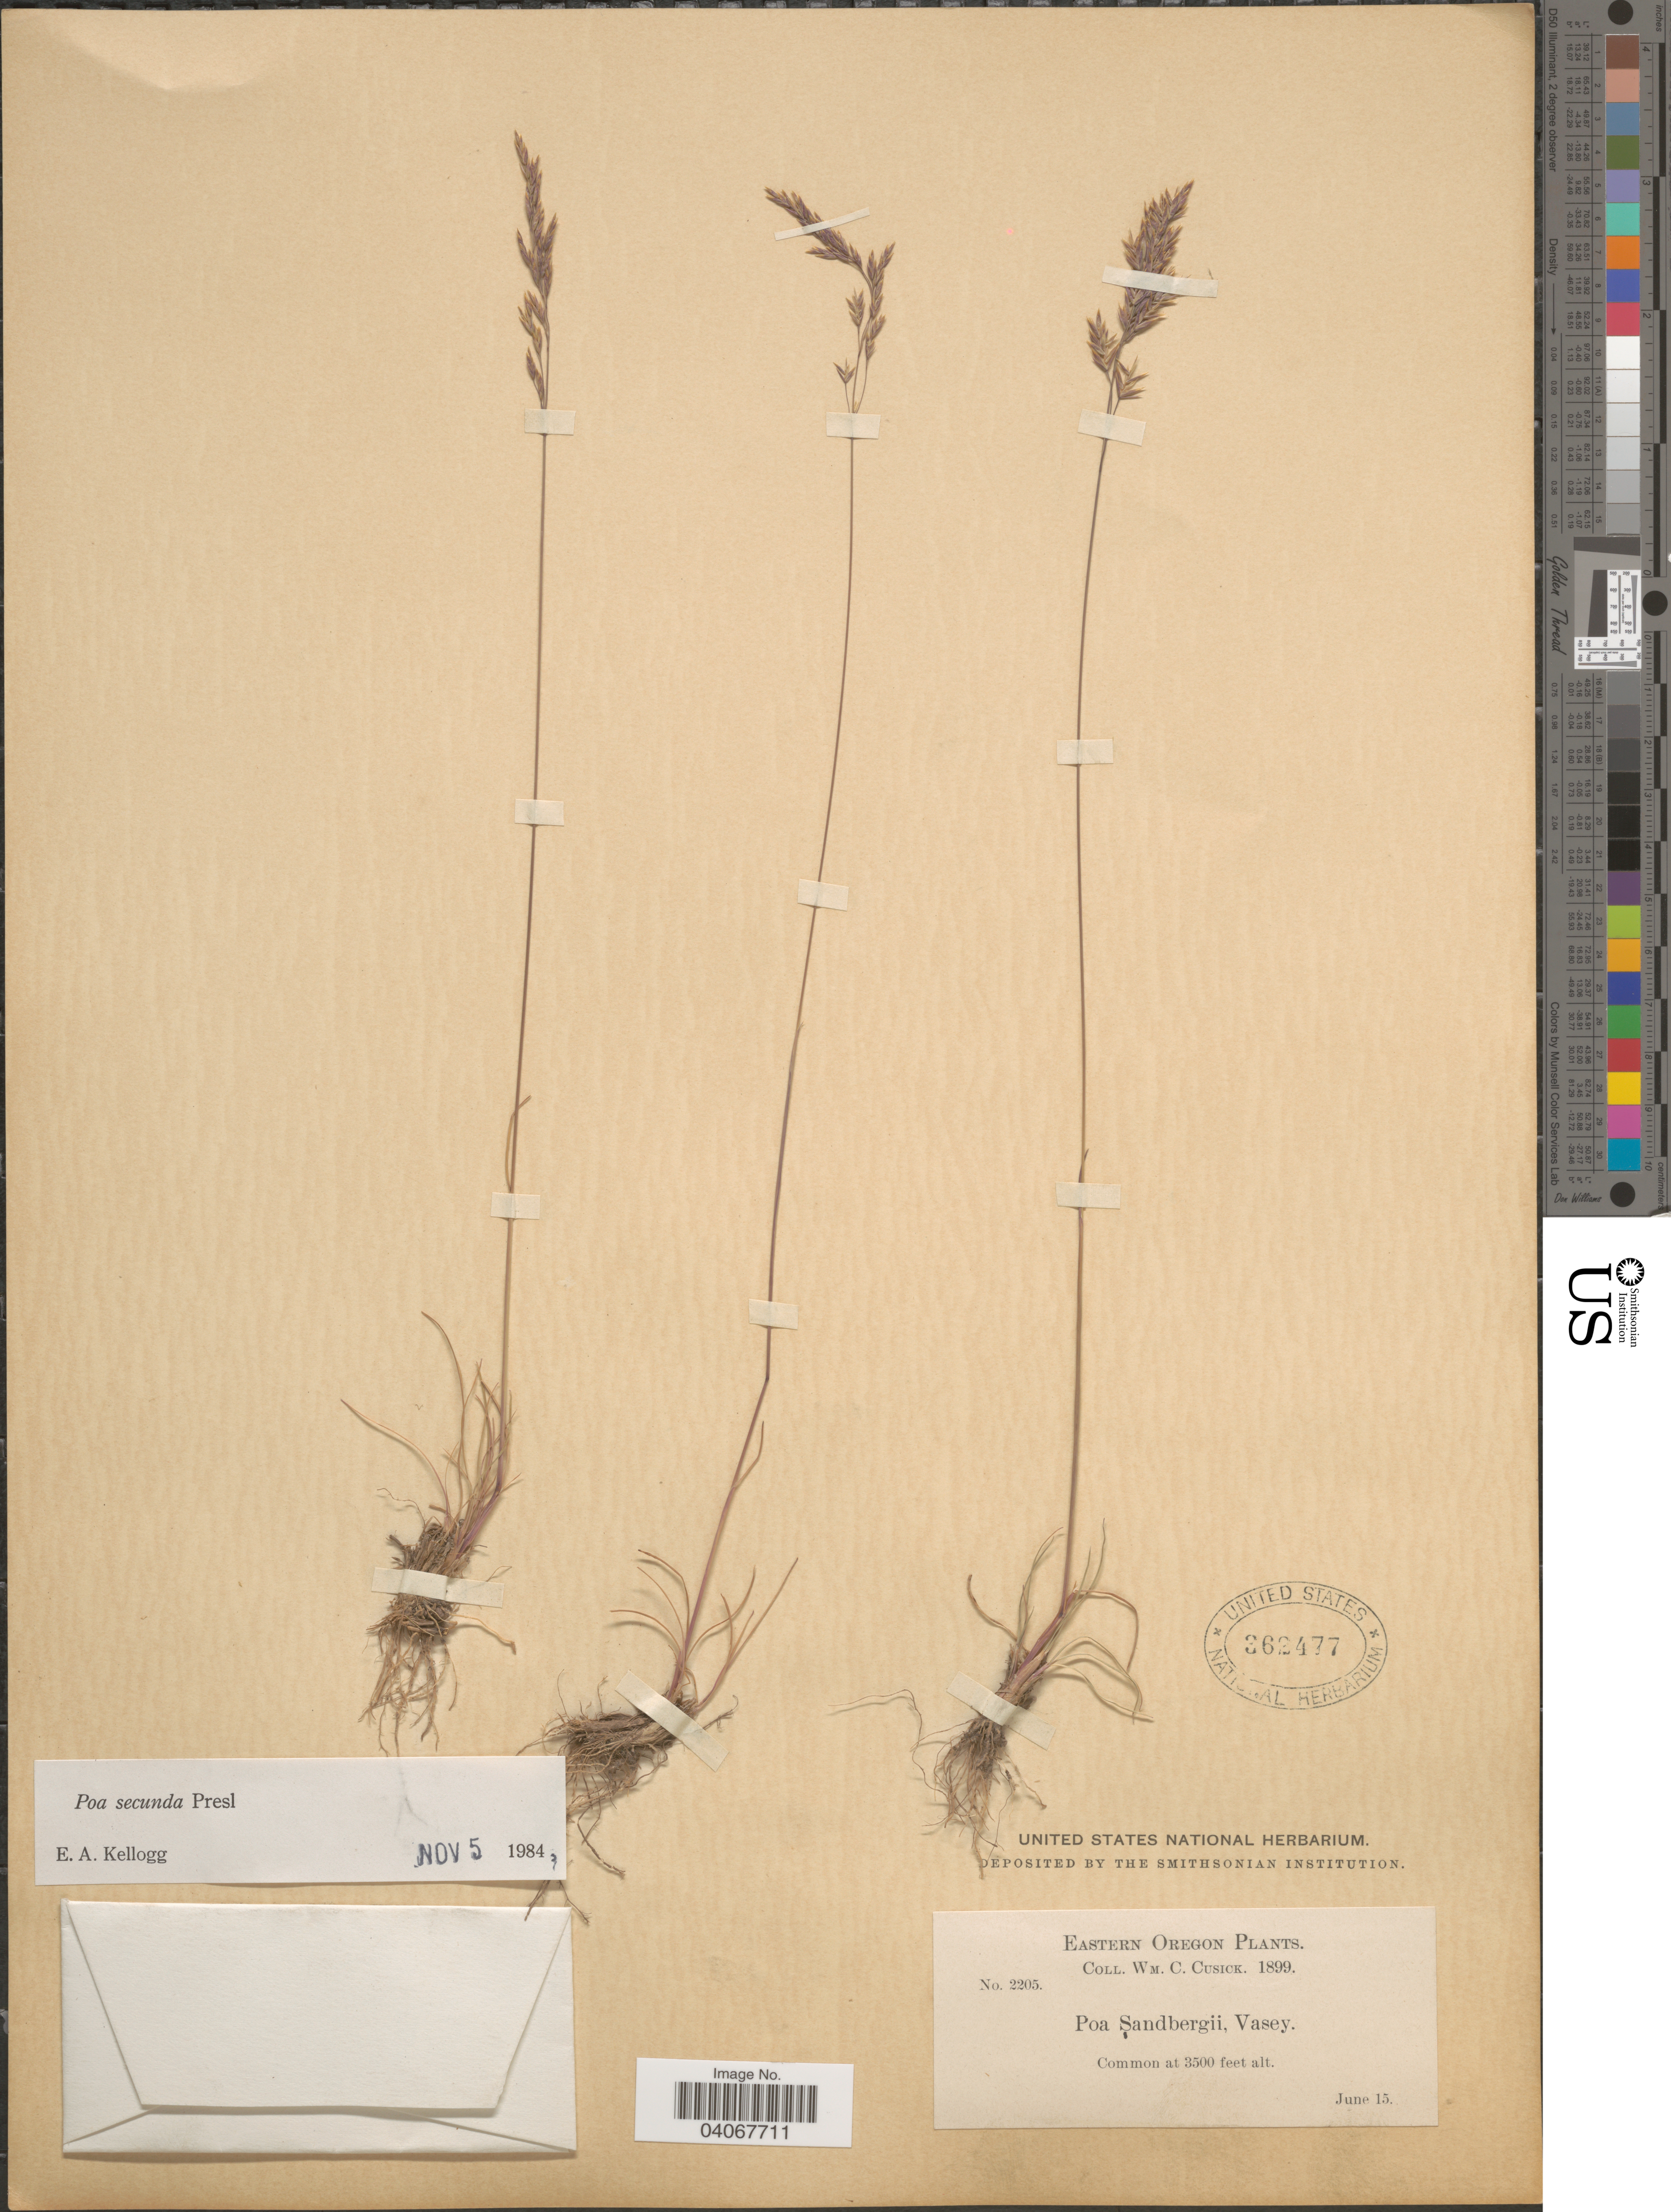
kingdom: Plantae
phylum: Tracheophyta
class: Liliopsida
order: Poales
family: Poaceae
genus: Poa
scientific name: Poa secunda subsp. secunda var. secunda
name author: J. Presl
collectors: W. C. Cusick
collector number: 2205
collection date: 1899-06-15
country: United States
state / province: Oregon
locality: Eastern Oregon.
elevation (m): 1067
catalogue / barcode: US 362477